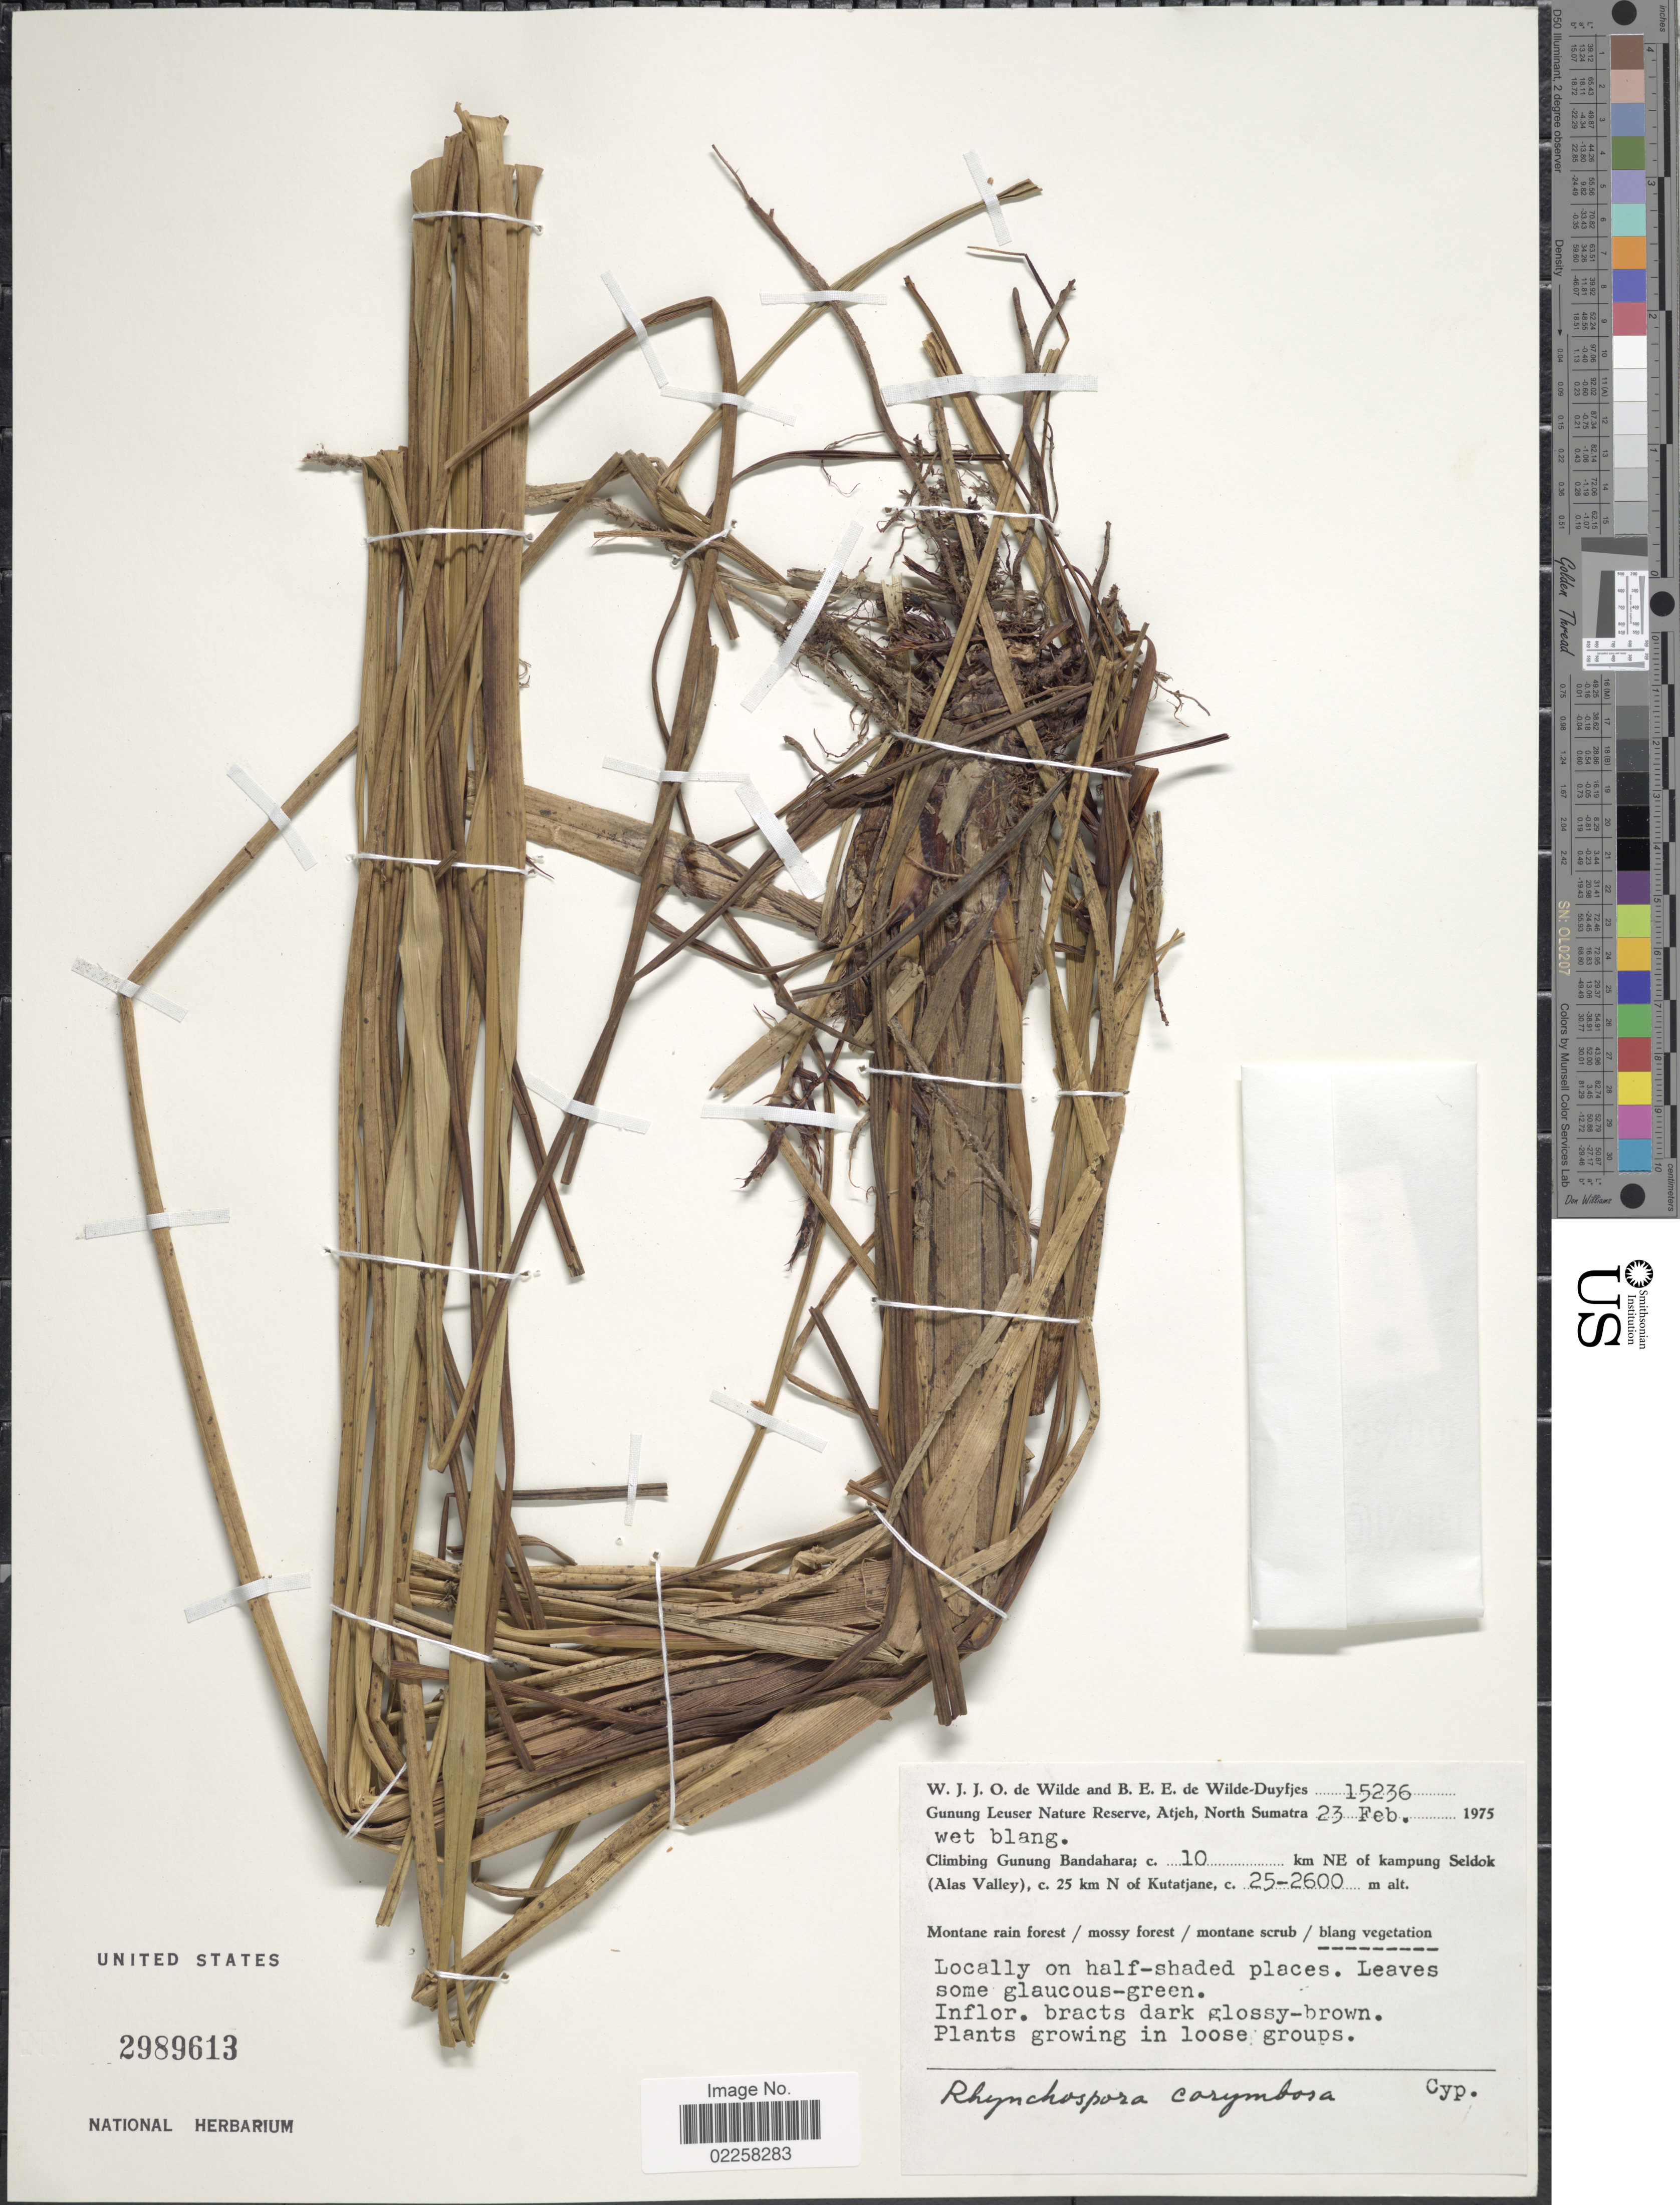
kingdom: Plantae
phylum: Tracheophyta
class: Liliopsida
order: Poales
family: Cyperaceae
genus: Sumatroscirpus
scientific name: Sumatroscirpus minor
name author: (Kük.) Lév.-Bourret & J.R. Starr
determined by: Léveillé-Bourret, E.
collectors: W. J. de Wilde & B. E. de Wilde-Duyfjes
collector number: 15236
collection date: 1975-02-23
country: Indonesia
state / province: Sumatra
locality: Gunung Leuser Nature Reserve, Atjeh, North Sumatra, Climbing Gunung Bandahara; c. 10 km NE of kampung Seldok (Alas Valley), c. 25 km N of Kutatjane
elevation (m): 2500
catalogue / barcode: US 2989613